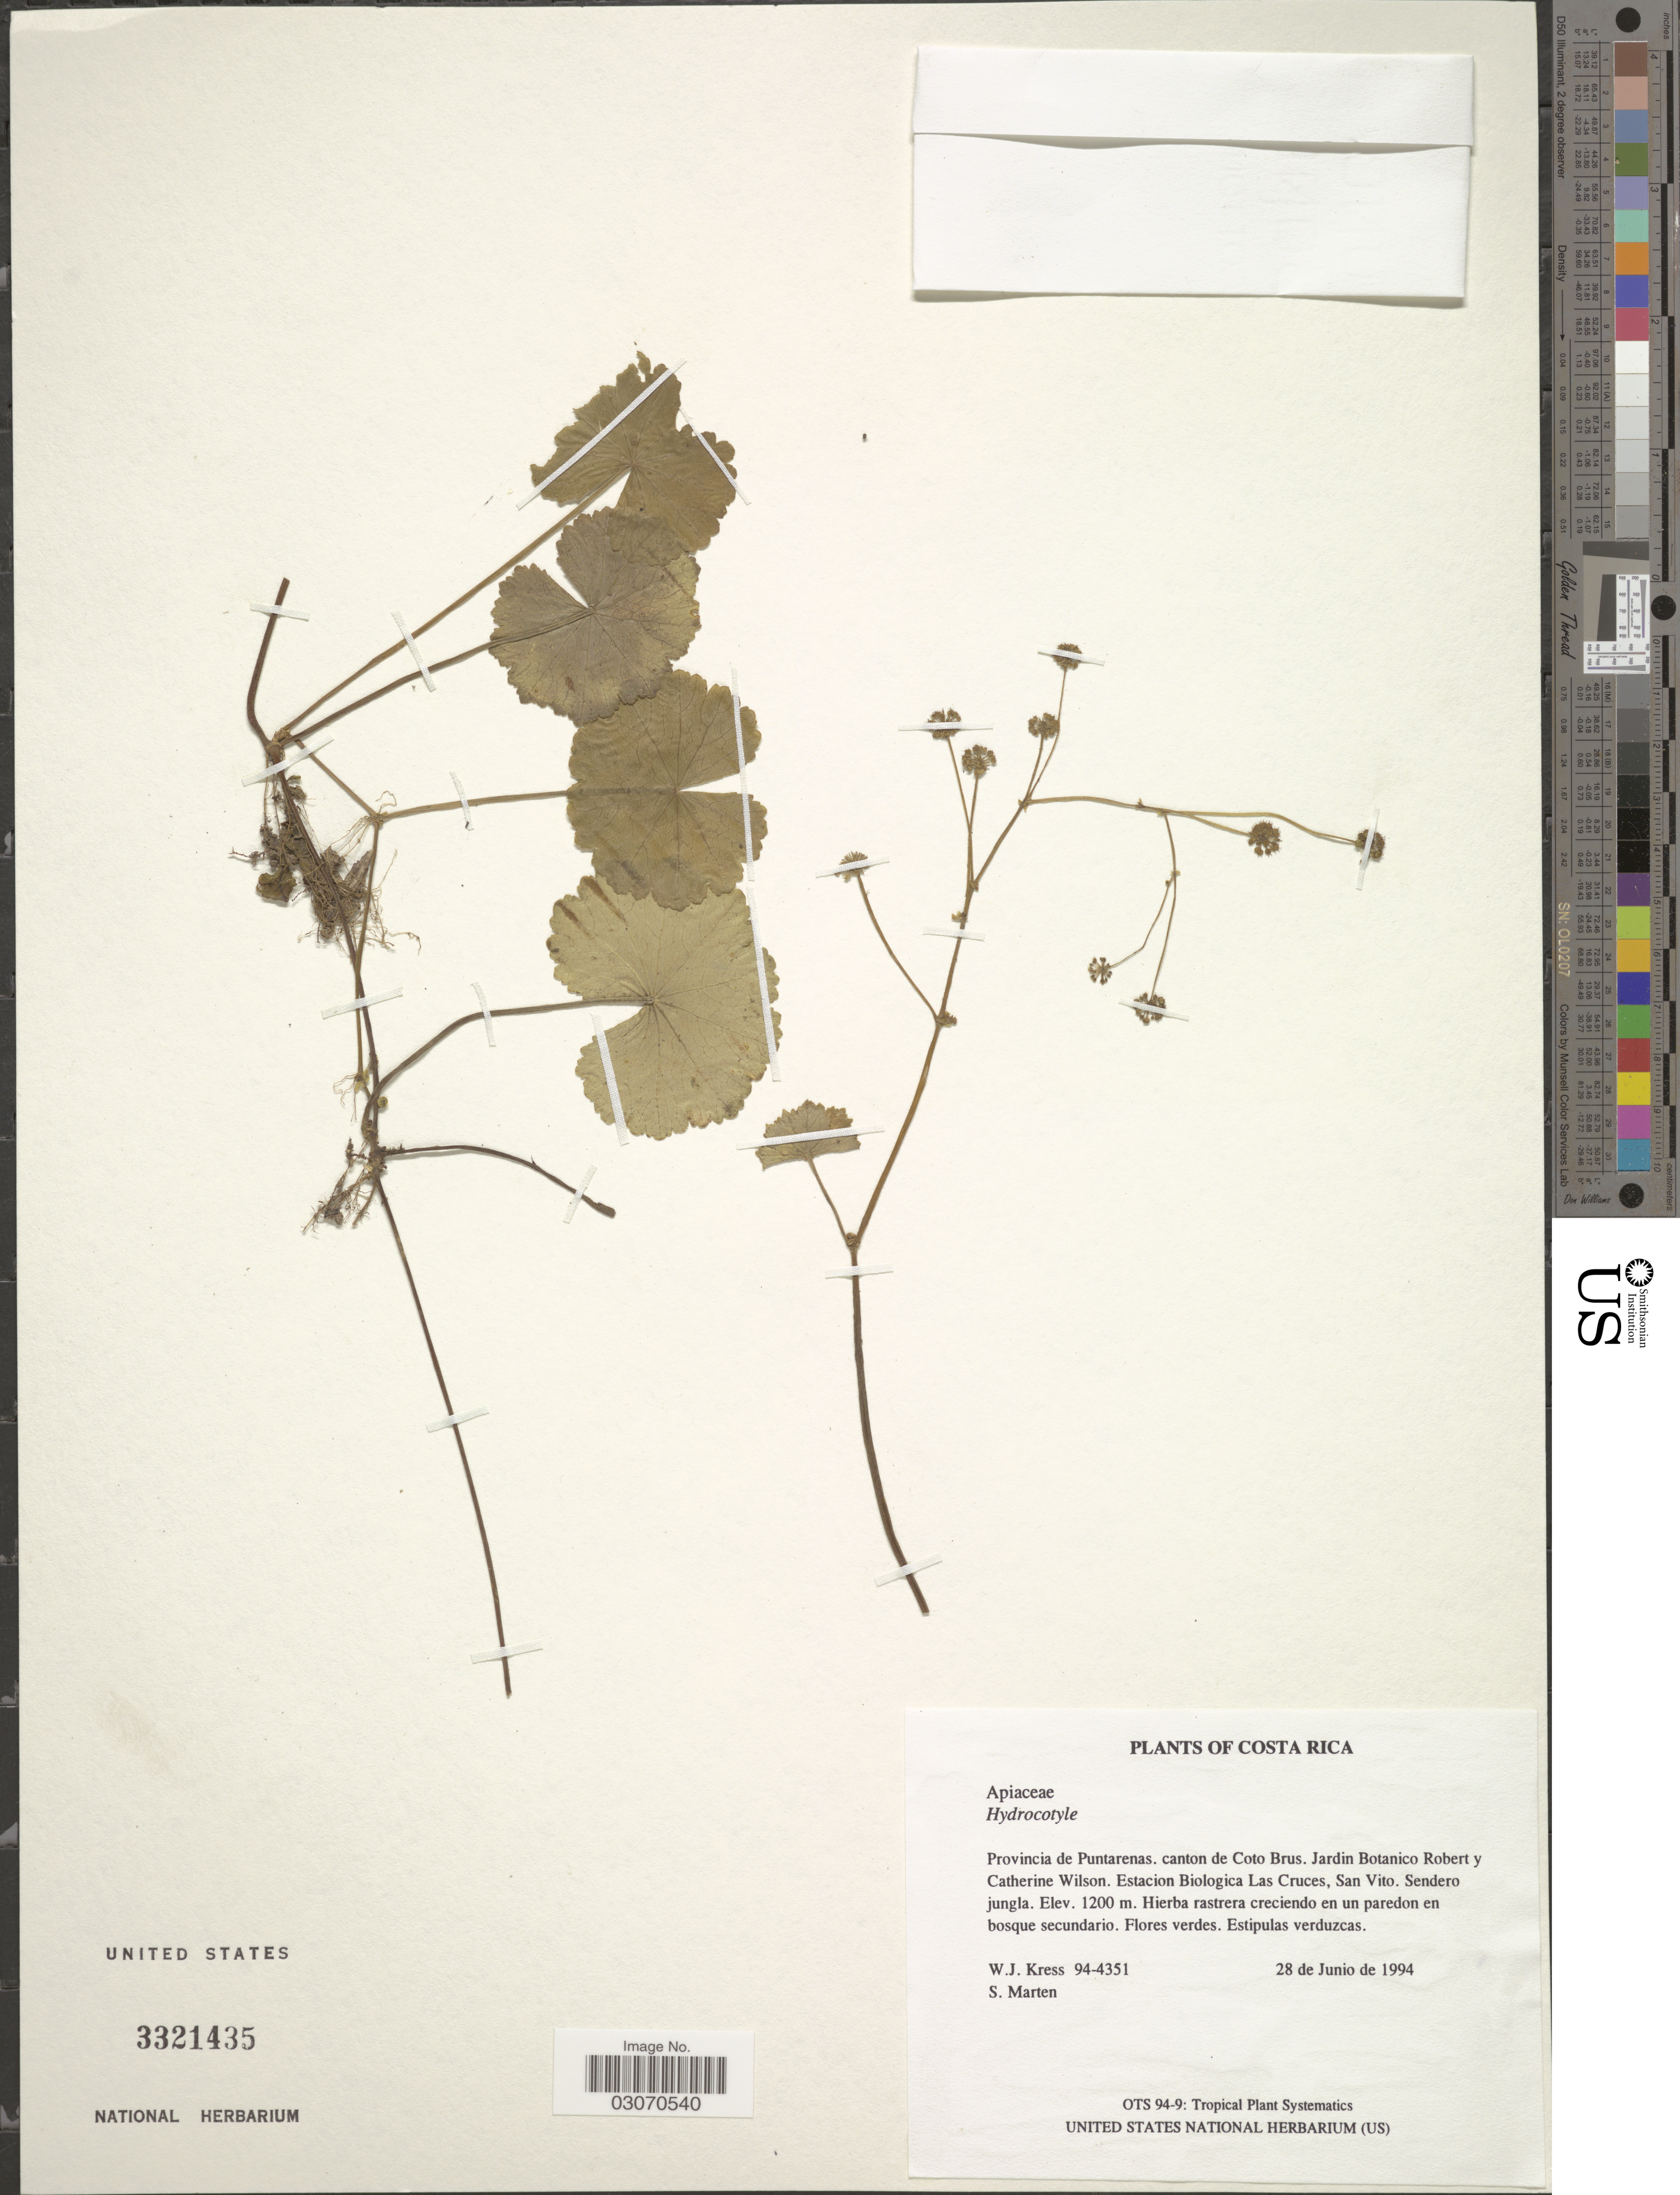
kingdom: Plantae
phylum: Tracheophyta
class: Magnoliopsida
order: Apiales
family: Araliaceae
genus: Hydrocotyle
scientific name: Hydrocotyle sp.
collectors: W. J. Kress & S. Marten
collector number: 94-4351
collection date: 1994-06-28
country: Costa Rica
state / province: Puntarenas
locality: Canton de Coto Brus. Jardin Botanico Robert y Catherin Wilson. Estacion Biologica Las Cruces, San Vito.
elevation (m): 1200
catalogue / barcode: US 3321435